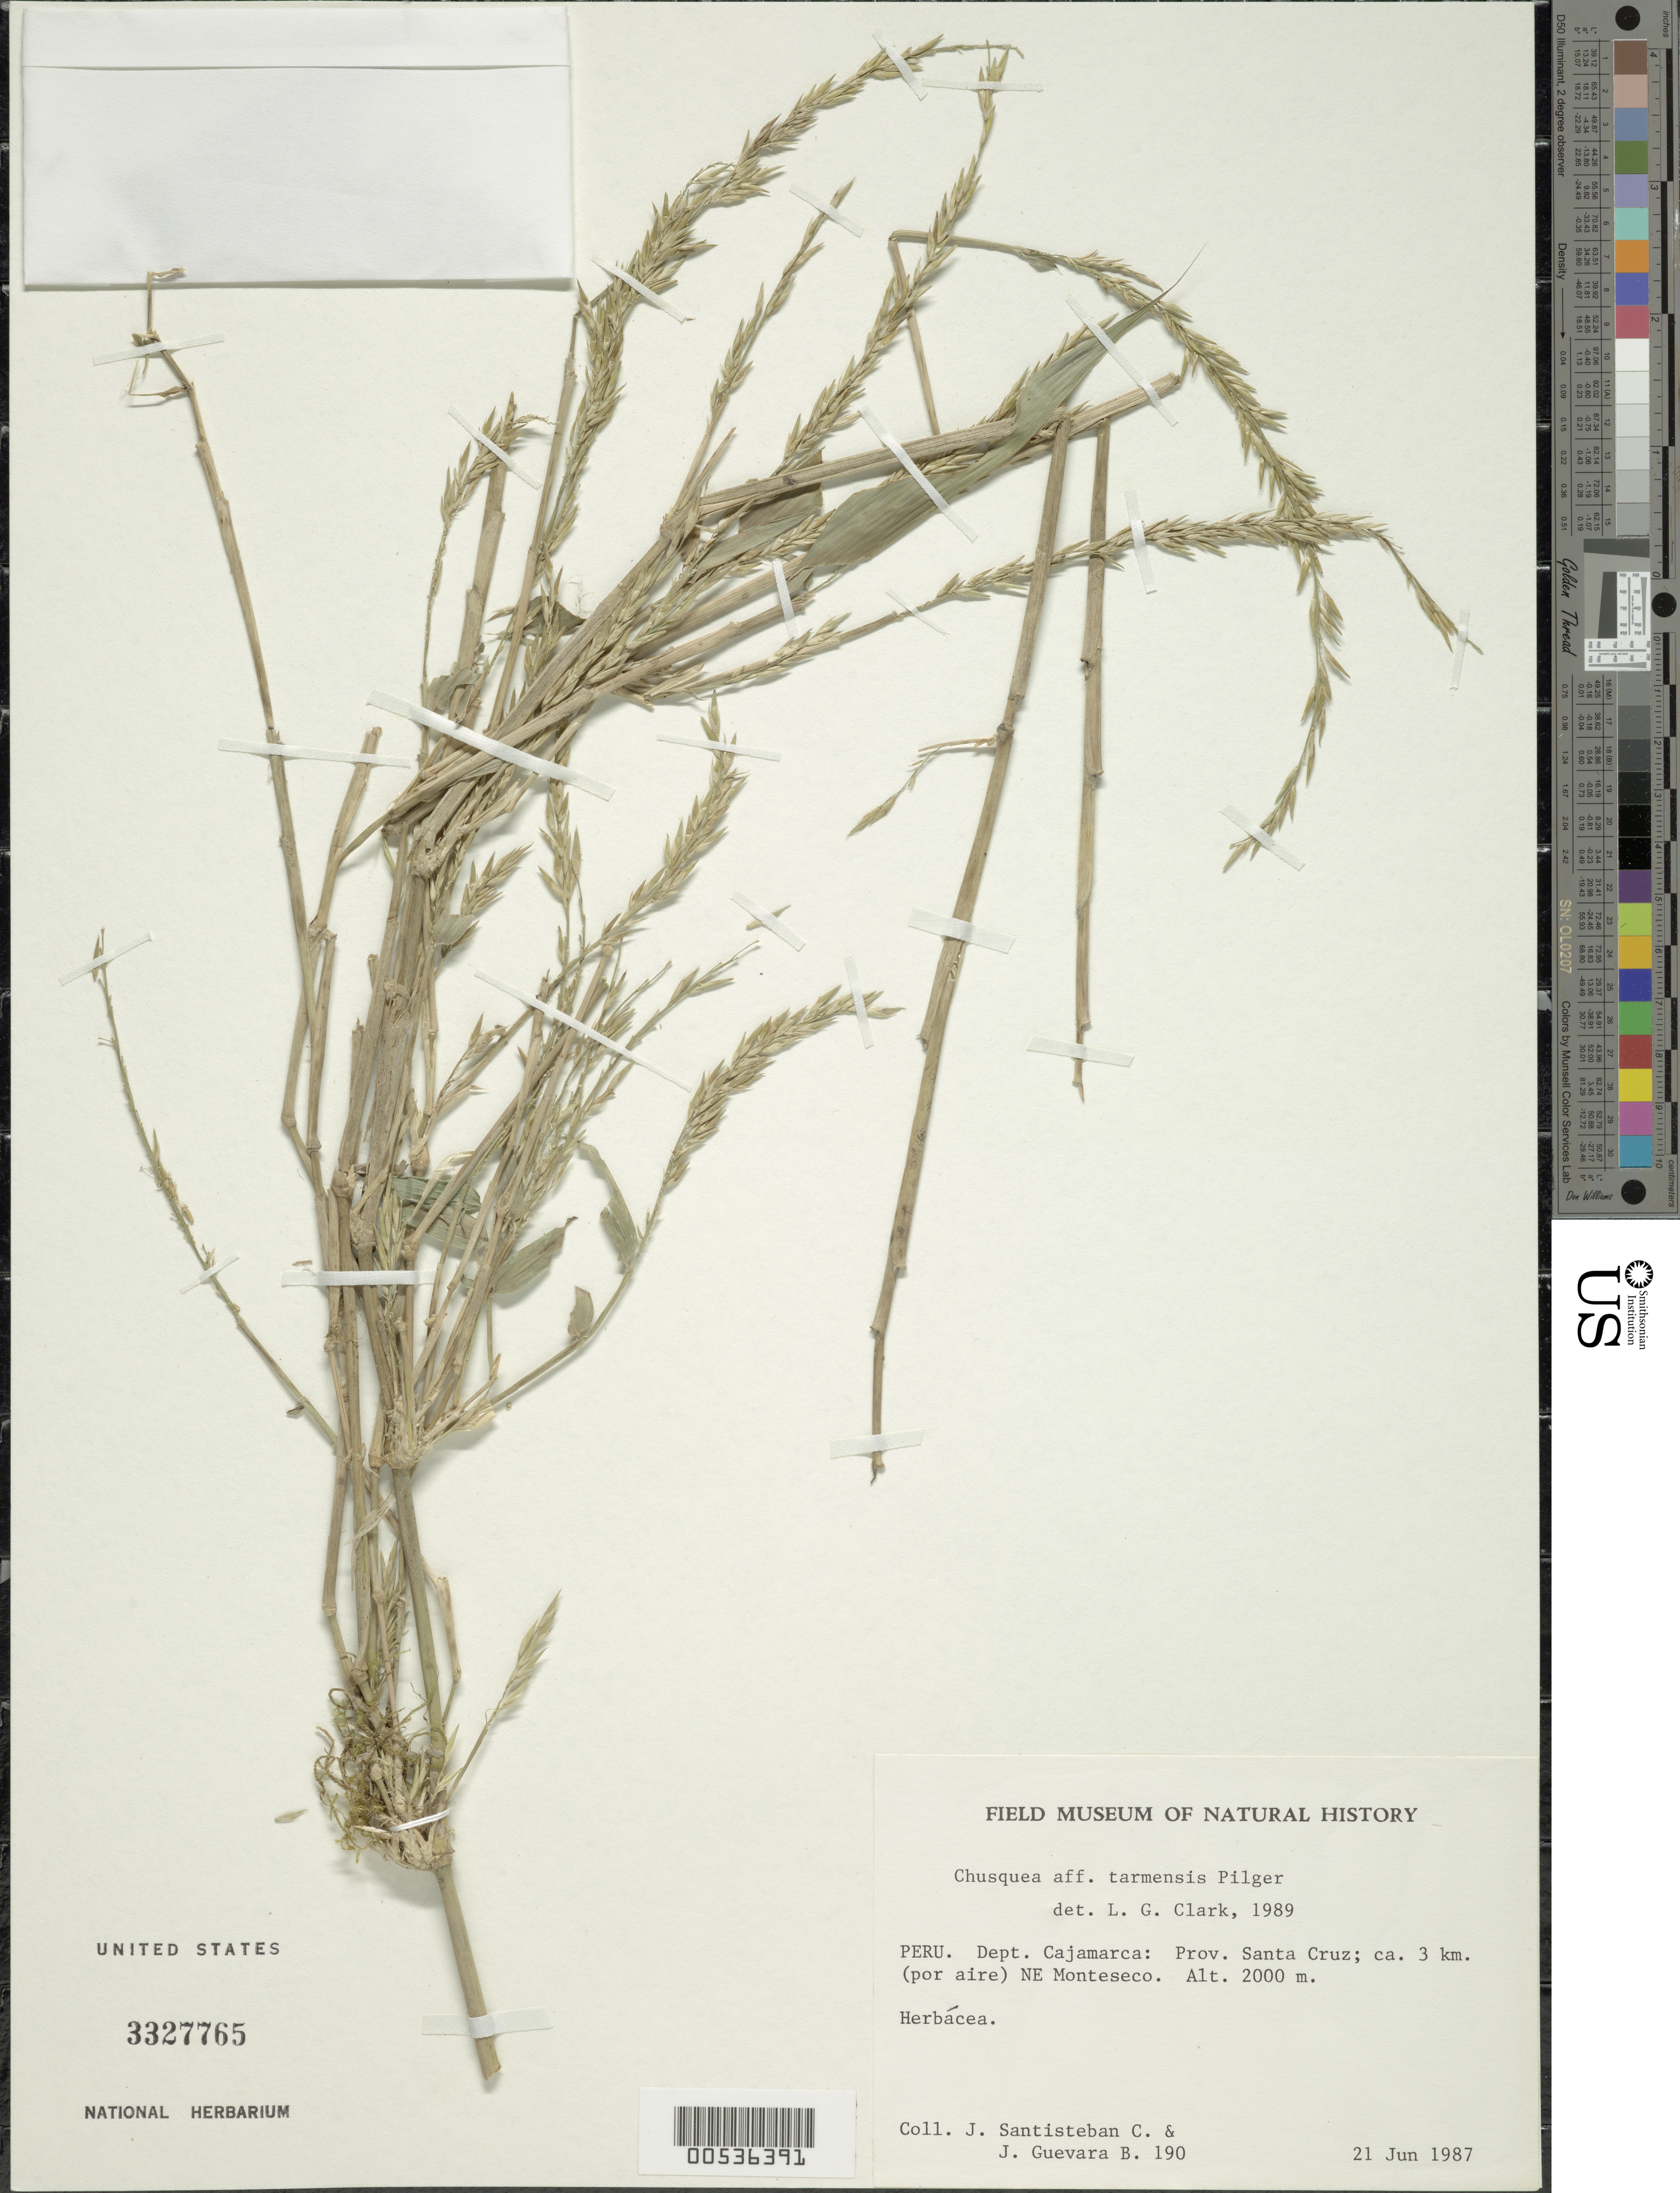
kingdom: Plantae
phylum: Tracheophyta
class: Liliopsida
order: Poales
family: Poaceae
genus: Chusquea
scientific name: Chusquea tarmensis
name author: Pilg.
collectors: J. Santisteban C. & J. Guevara B.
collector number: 190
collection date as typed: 21 Jun 1987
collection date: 1987-06-21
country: Peru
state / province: Cajamarca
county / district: Santa Cruz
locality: NE Monte Seco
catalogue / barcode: US 3327765